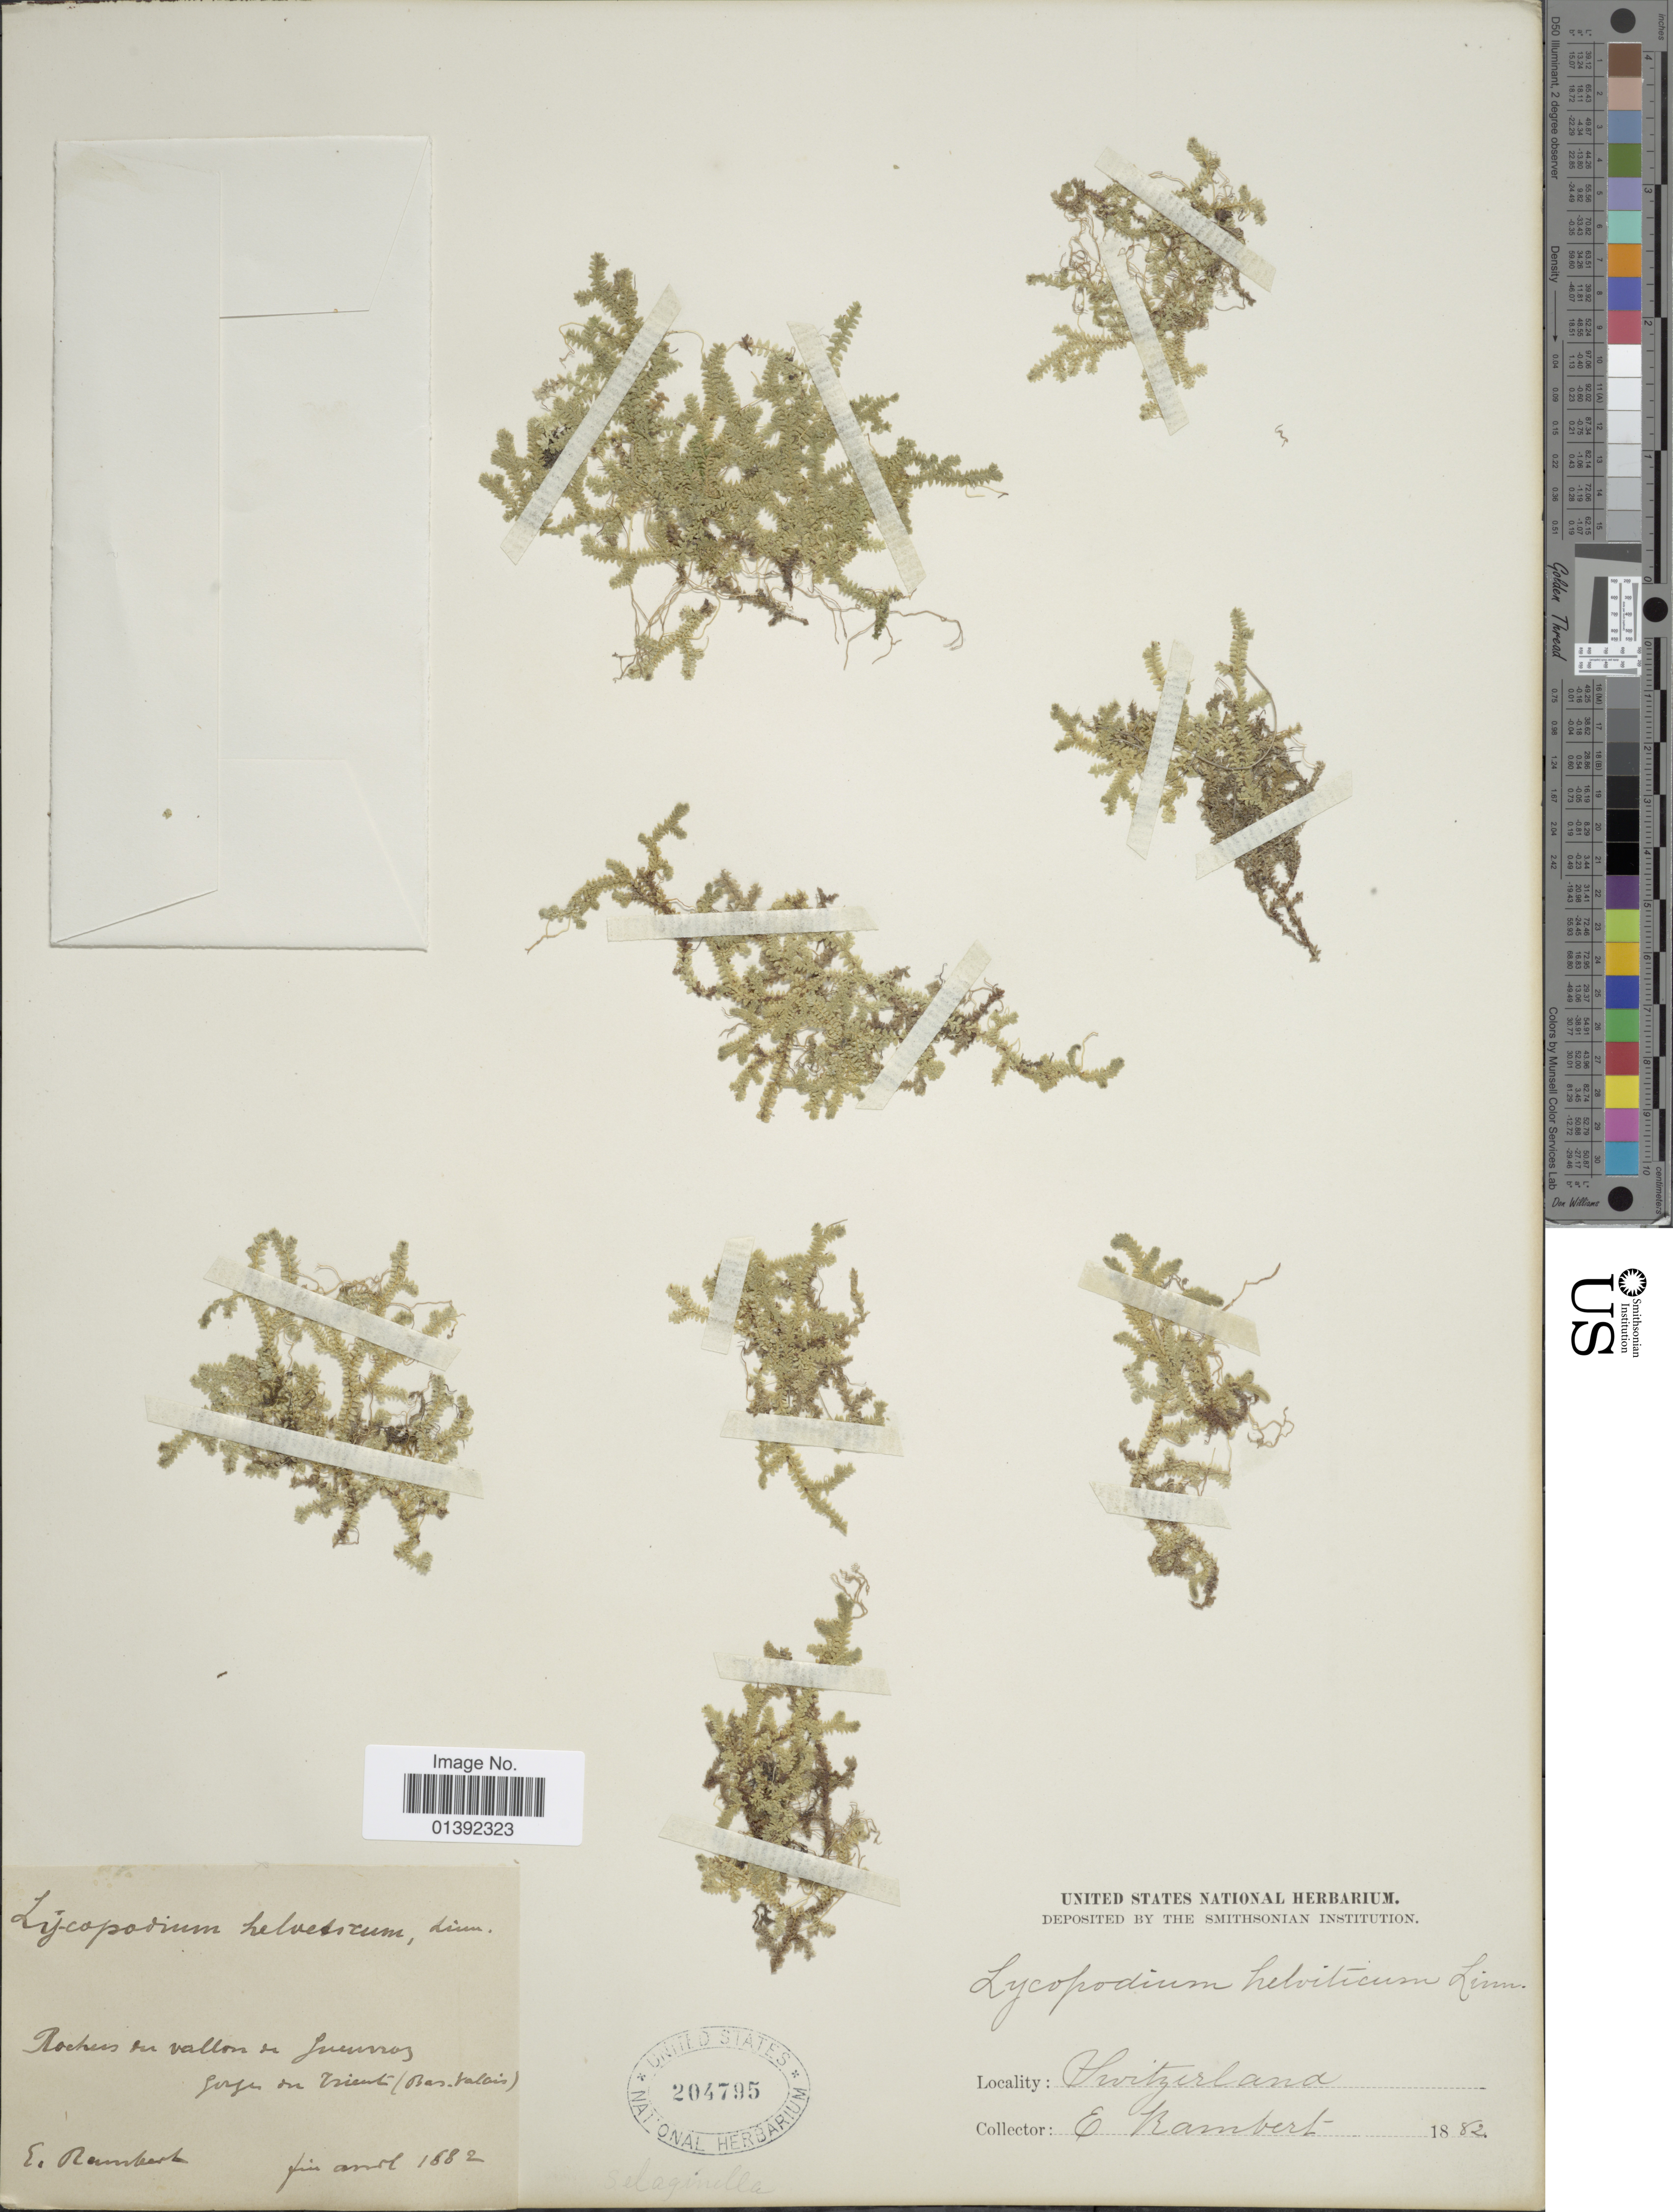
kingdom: Plantae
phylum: Tracheophyta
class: Lycopodiopsida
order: Selaginellales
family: Selaginellaceae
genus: Selaginella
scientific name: Selaginella helvetica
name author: (L.) Spring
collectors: E. Rambert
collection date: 1882-04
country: Switzerland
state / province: Valais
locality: Rochers en vallon en gueron gorge duTrient (Bas Valais)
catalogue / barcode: US 204795